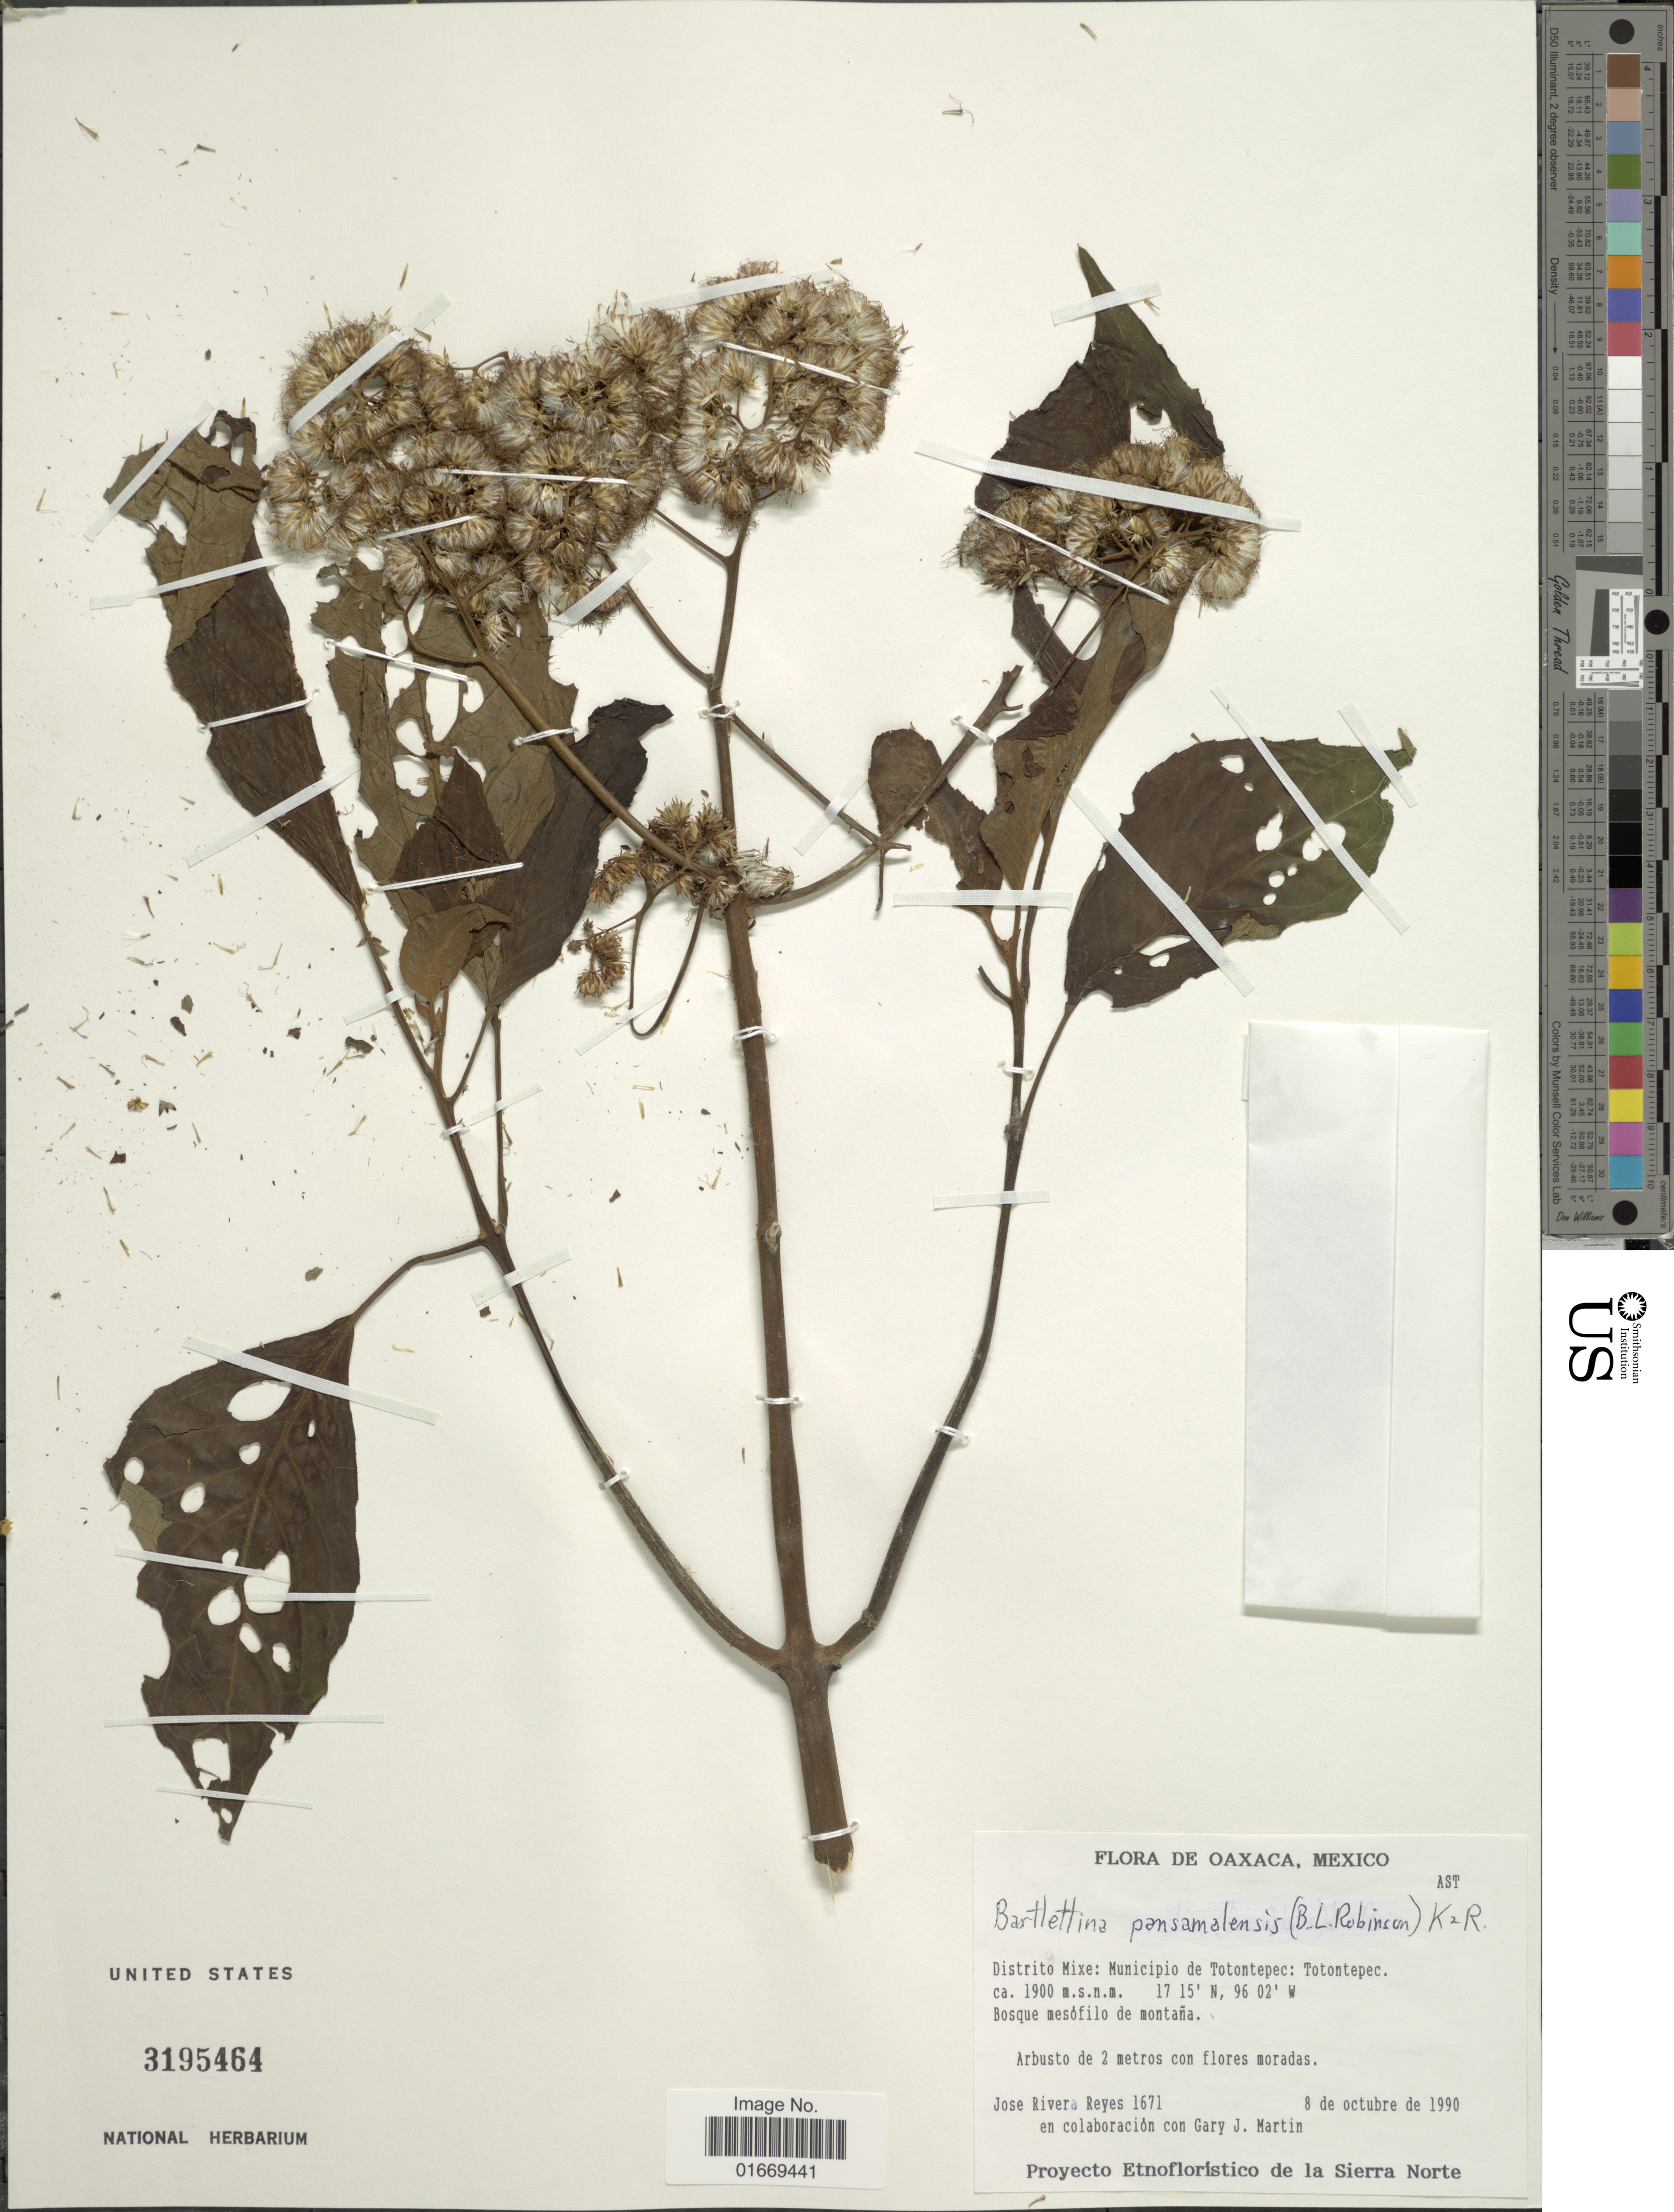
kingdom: Plantae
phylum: Tracheophyta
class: Magnoliopsida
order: Asterales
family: Asteraceae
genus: Bartlettina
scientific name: Bartlettina pansamalensis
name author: (B.L. Rob.) R.M. King & H. Rob.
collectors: J. Reyes & G. J. Martin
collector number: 1671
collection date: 1990-10-08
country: Mexico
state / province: Oaxaca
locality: Distrito Mixe: Municipio de Totontepec: Totontepec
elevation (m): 1900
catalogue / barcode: US 3195464